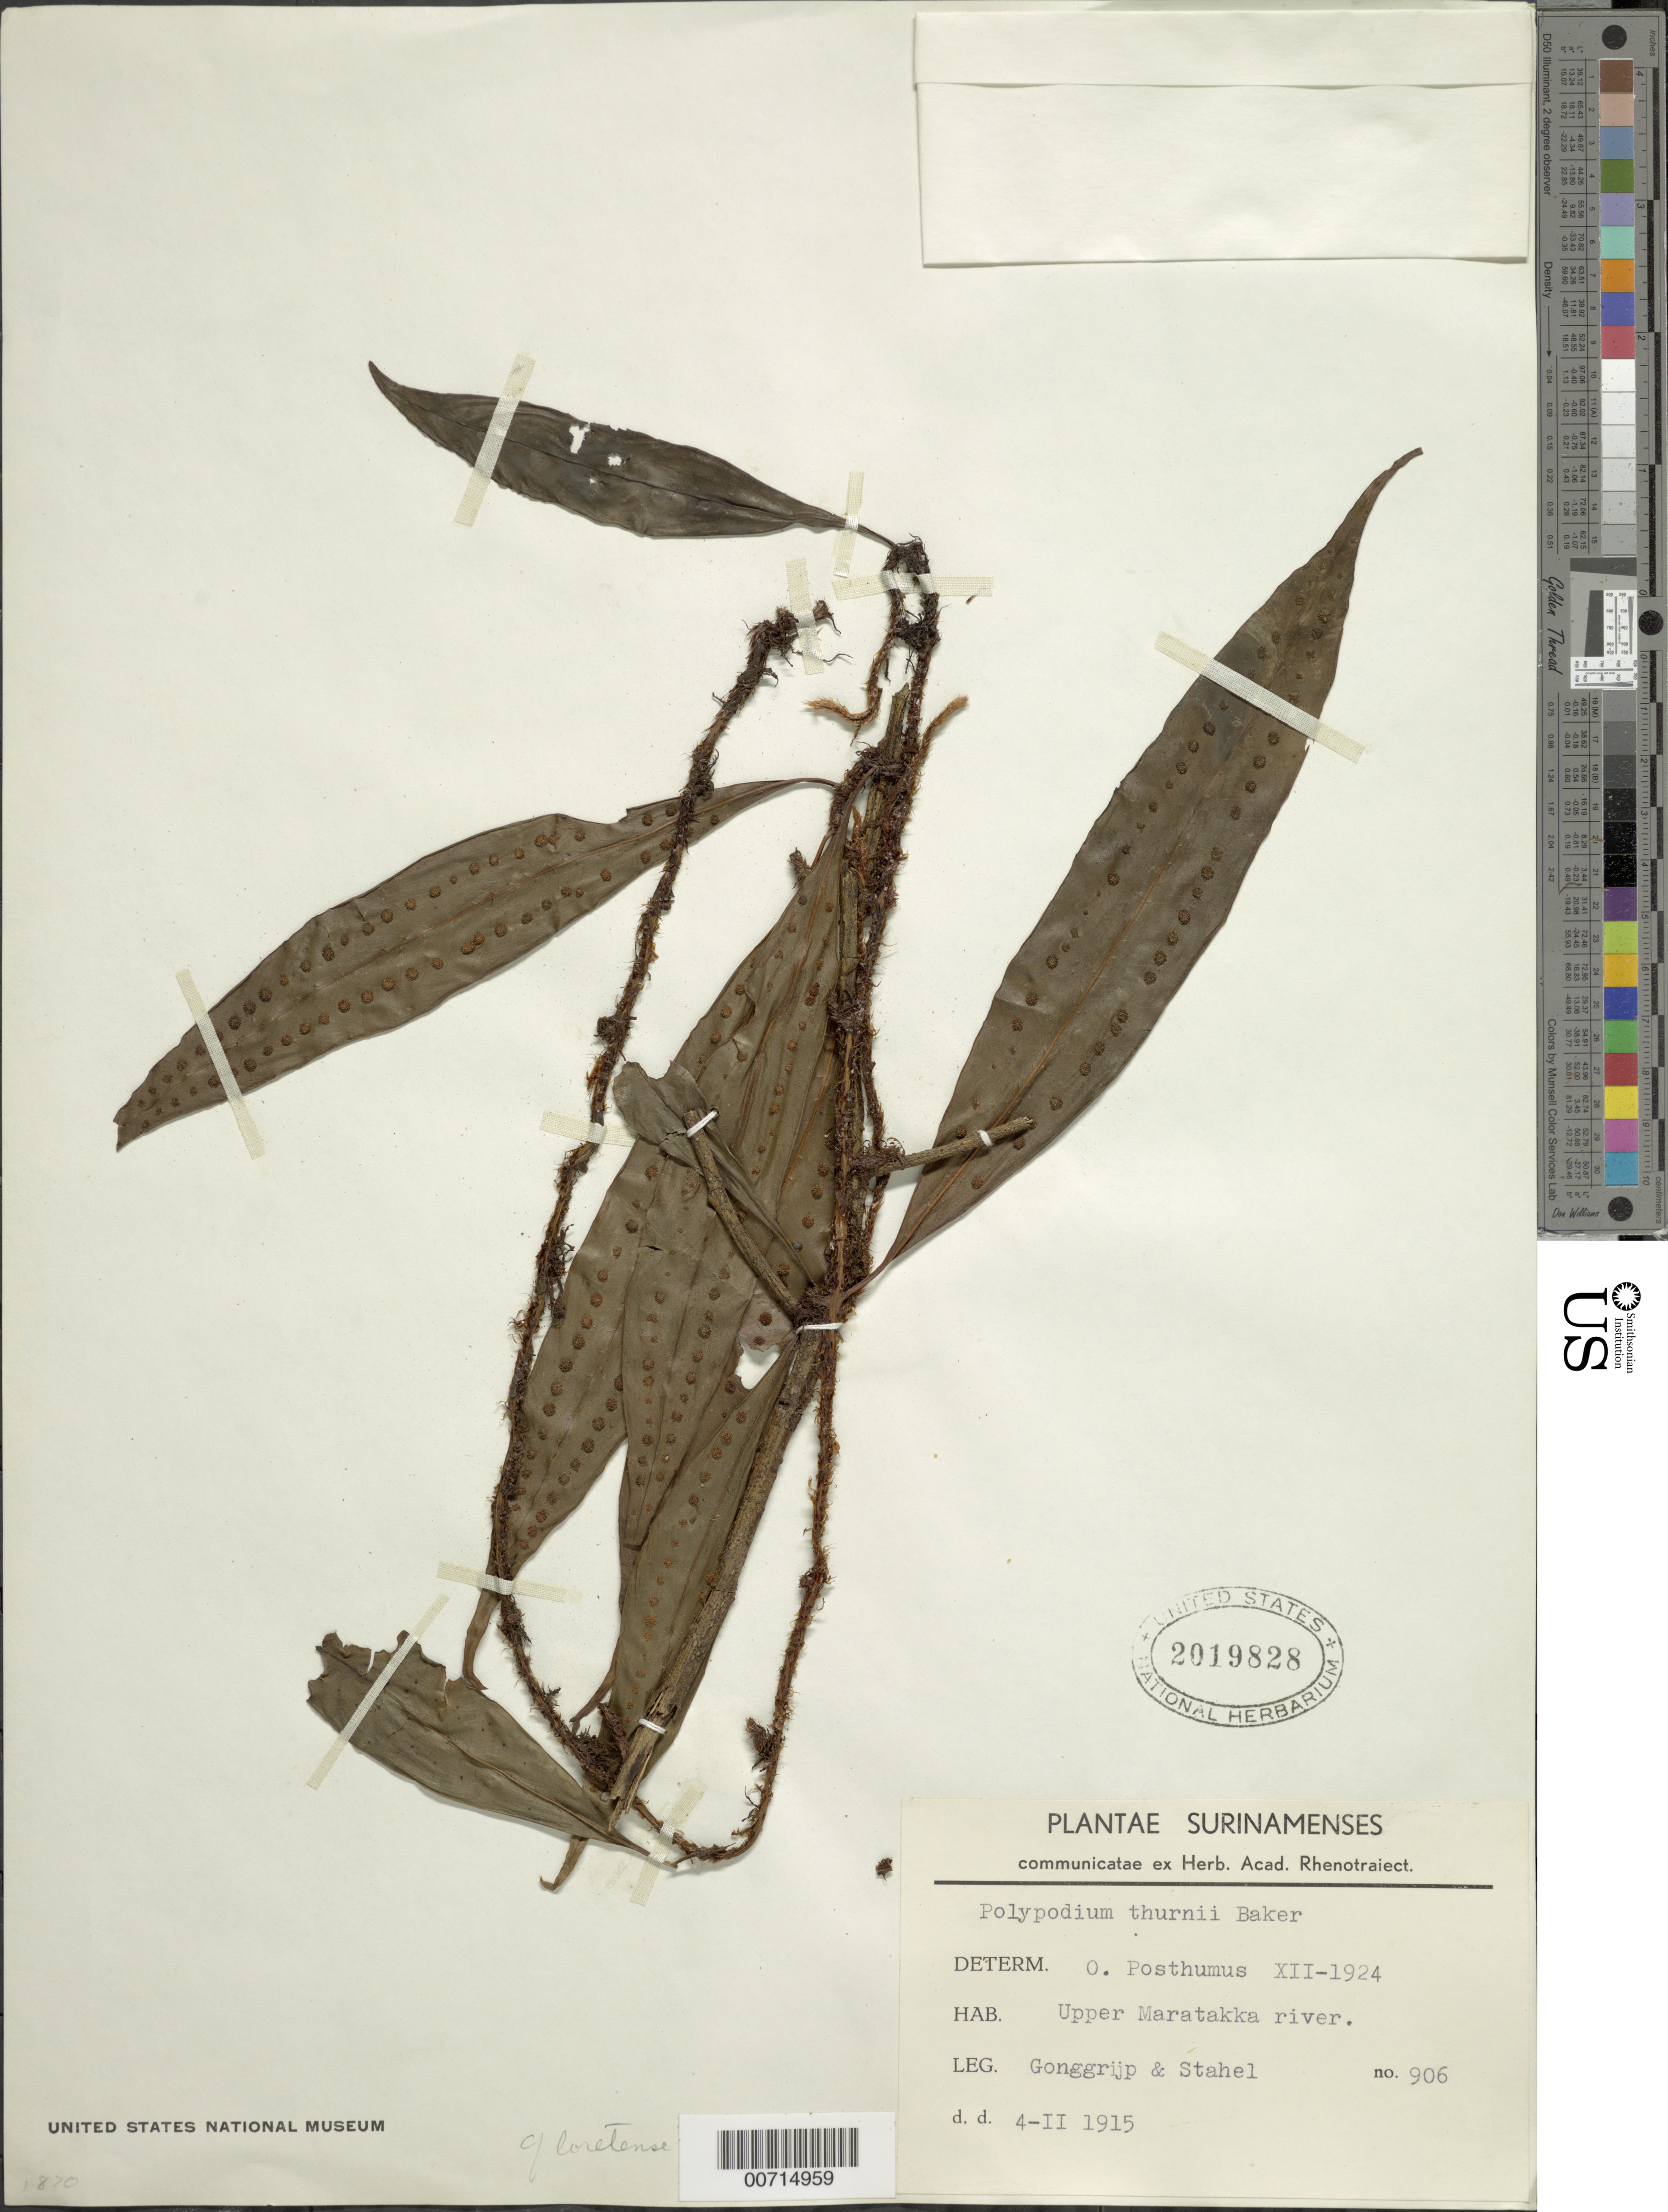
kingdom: Plantae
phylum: Tracheophyta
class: Polypodiopsida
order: Polypodiales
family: Polypodiaceae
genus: Microgramma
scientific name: Microgramma thurnii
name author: (Baker) R.M. Tryon & Stolze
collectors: J. Gonggrijp & G. Stahel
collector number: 906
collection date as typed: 4-Feb-15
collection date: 1915-02-04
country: Suriname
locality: Maratakka R., upper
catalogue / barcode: US 2019828